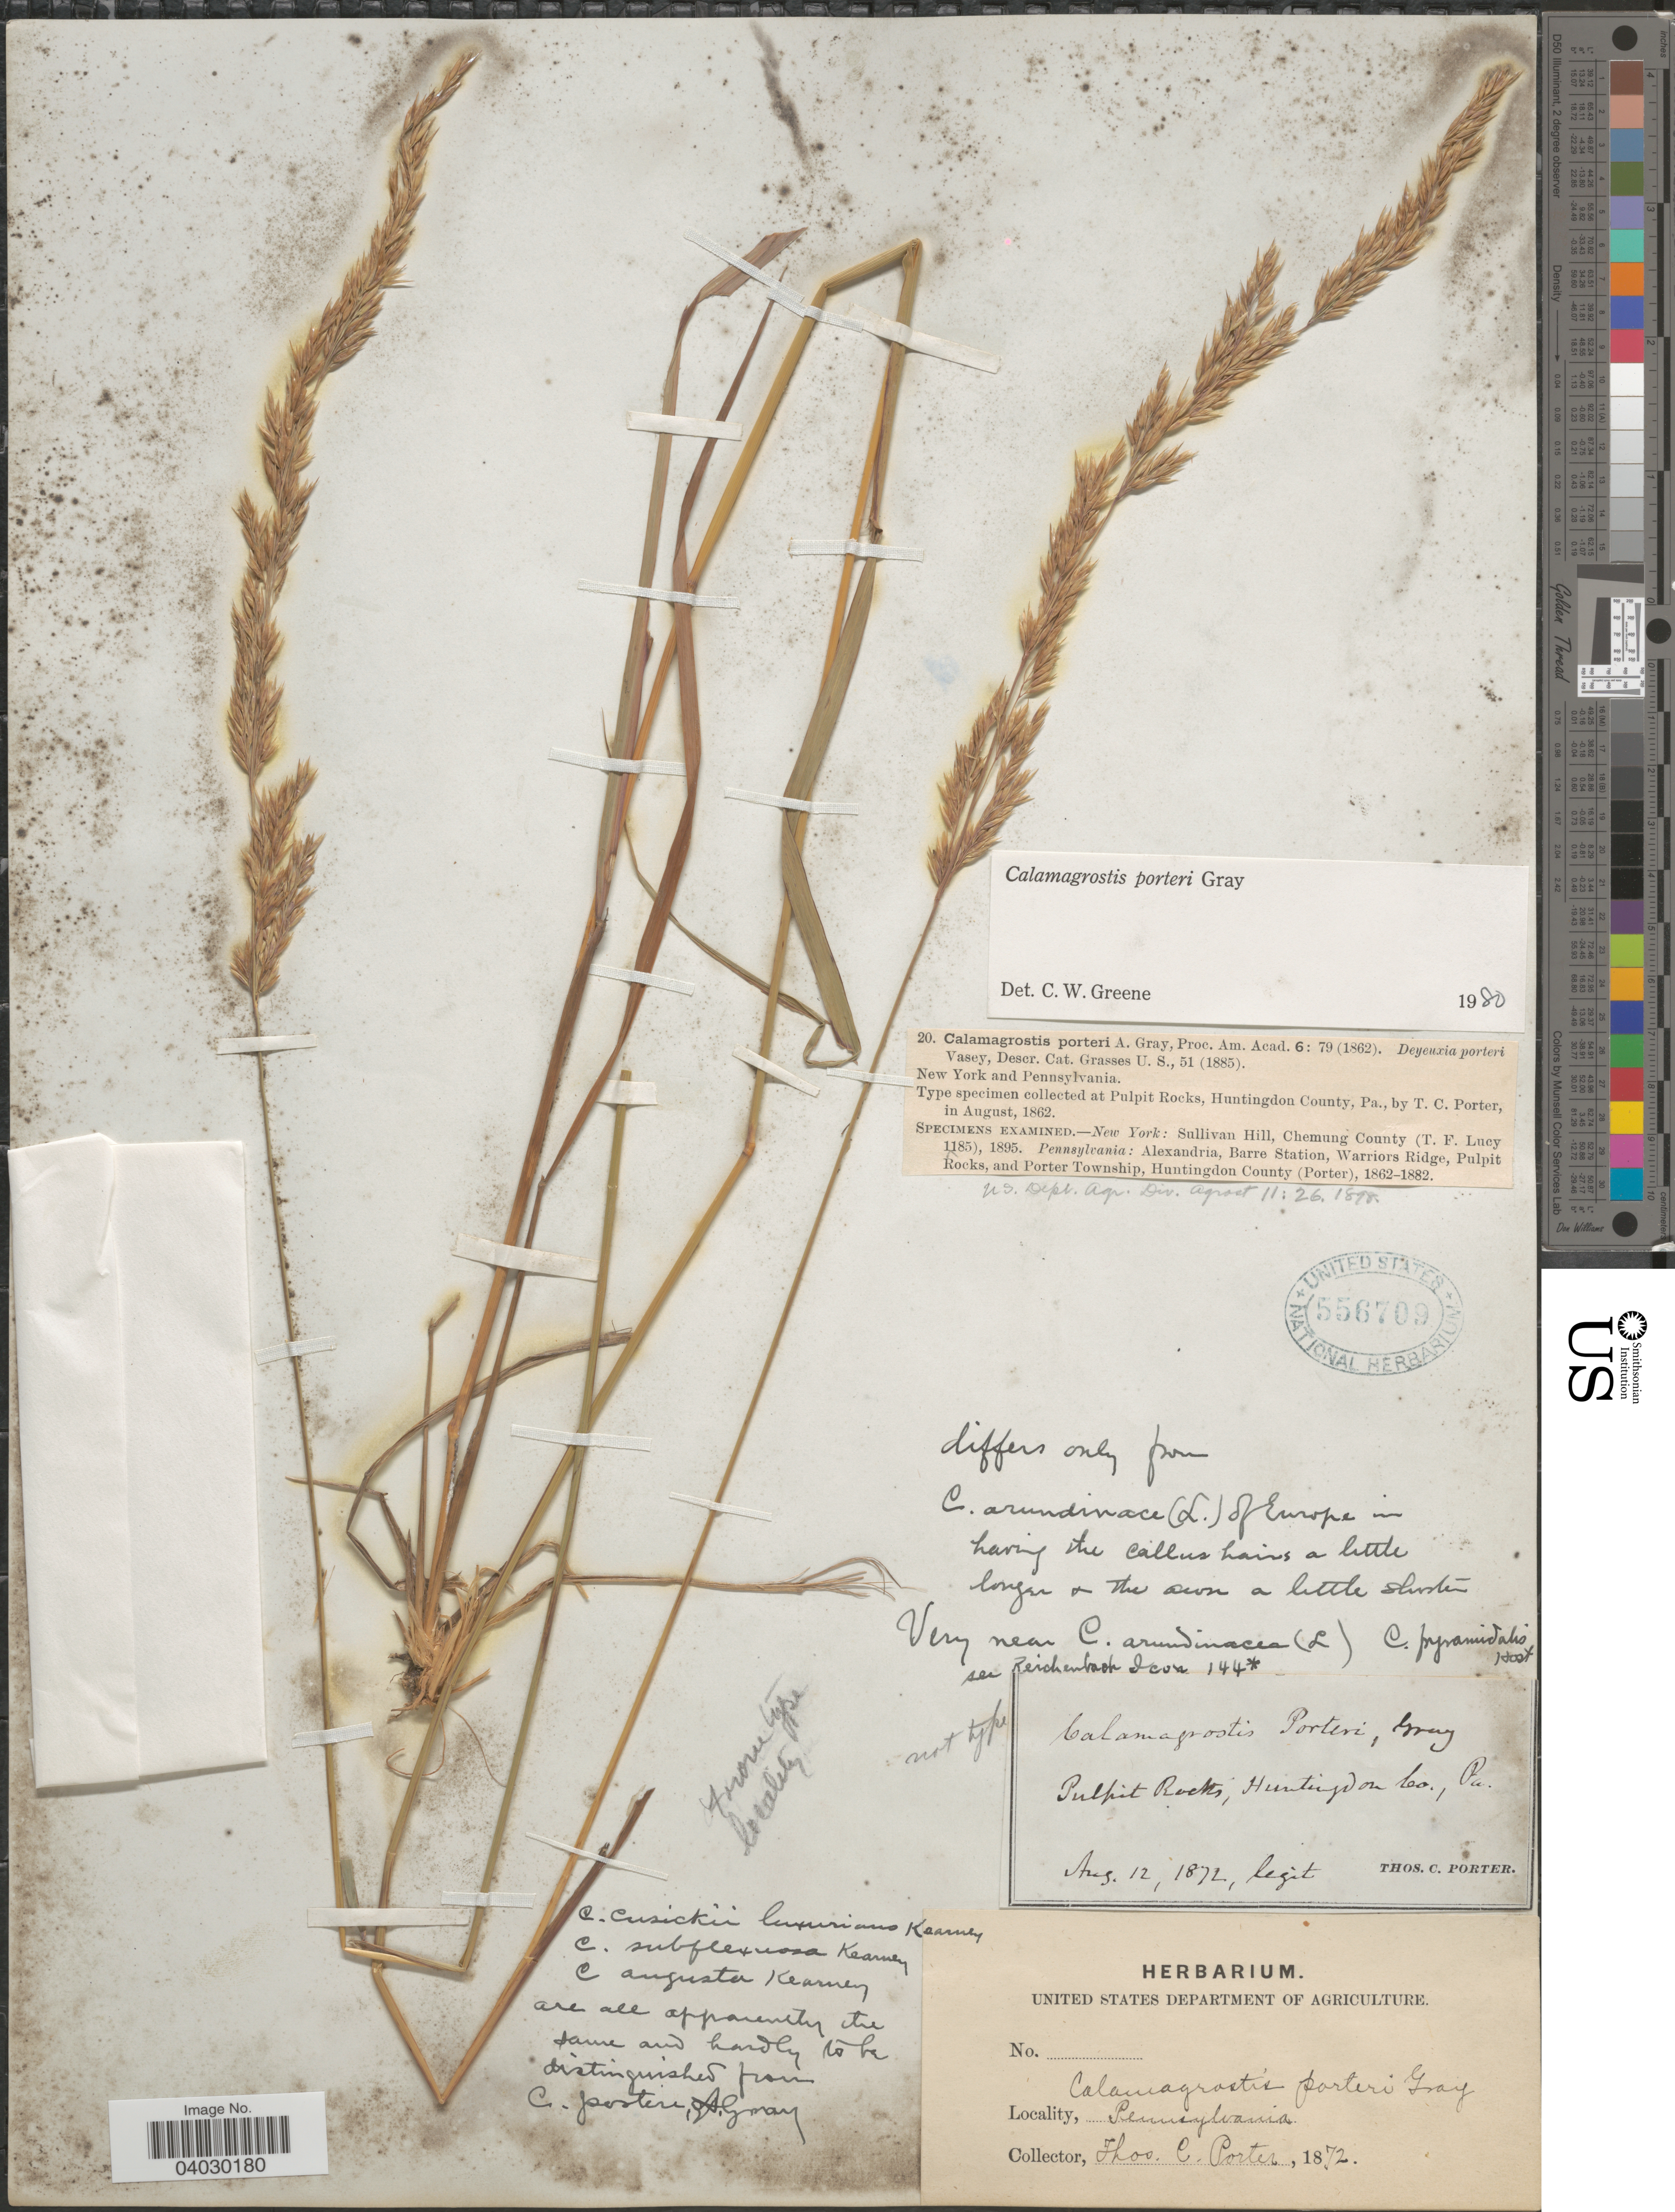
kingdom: Plantae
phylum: Tracheophyta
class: Liliopsida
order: Poales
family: Poaceae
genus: Calamagrostis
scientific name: Calamagrostis porteri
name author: A. Gray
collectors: T. Porter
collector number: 20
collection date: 1862-08-12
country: United States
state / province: Pennsylvania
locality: Pulpit Rocks, Huntington County.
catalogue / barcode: US 556709